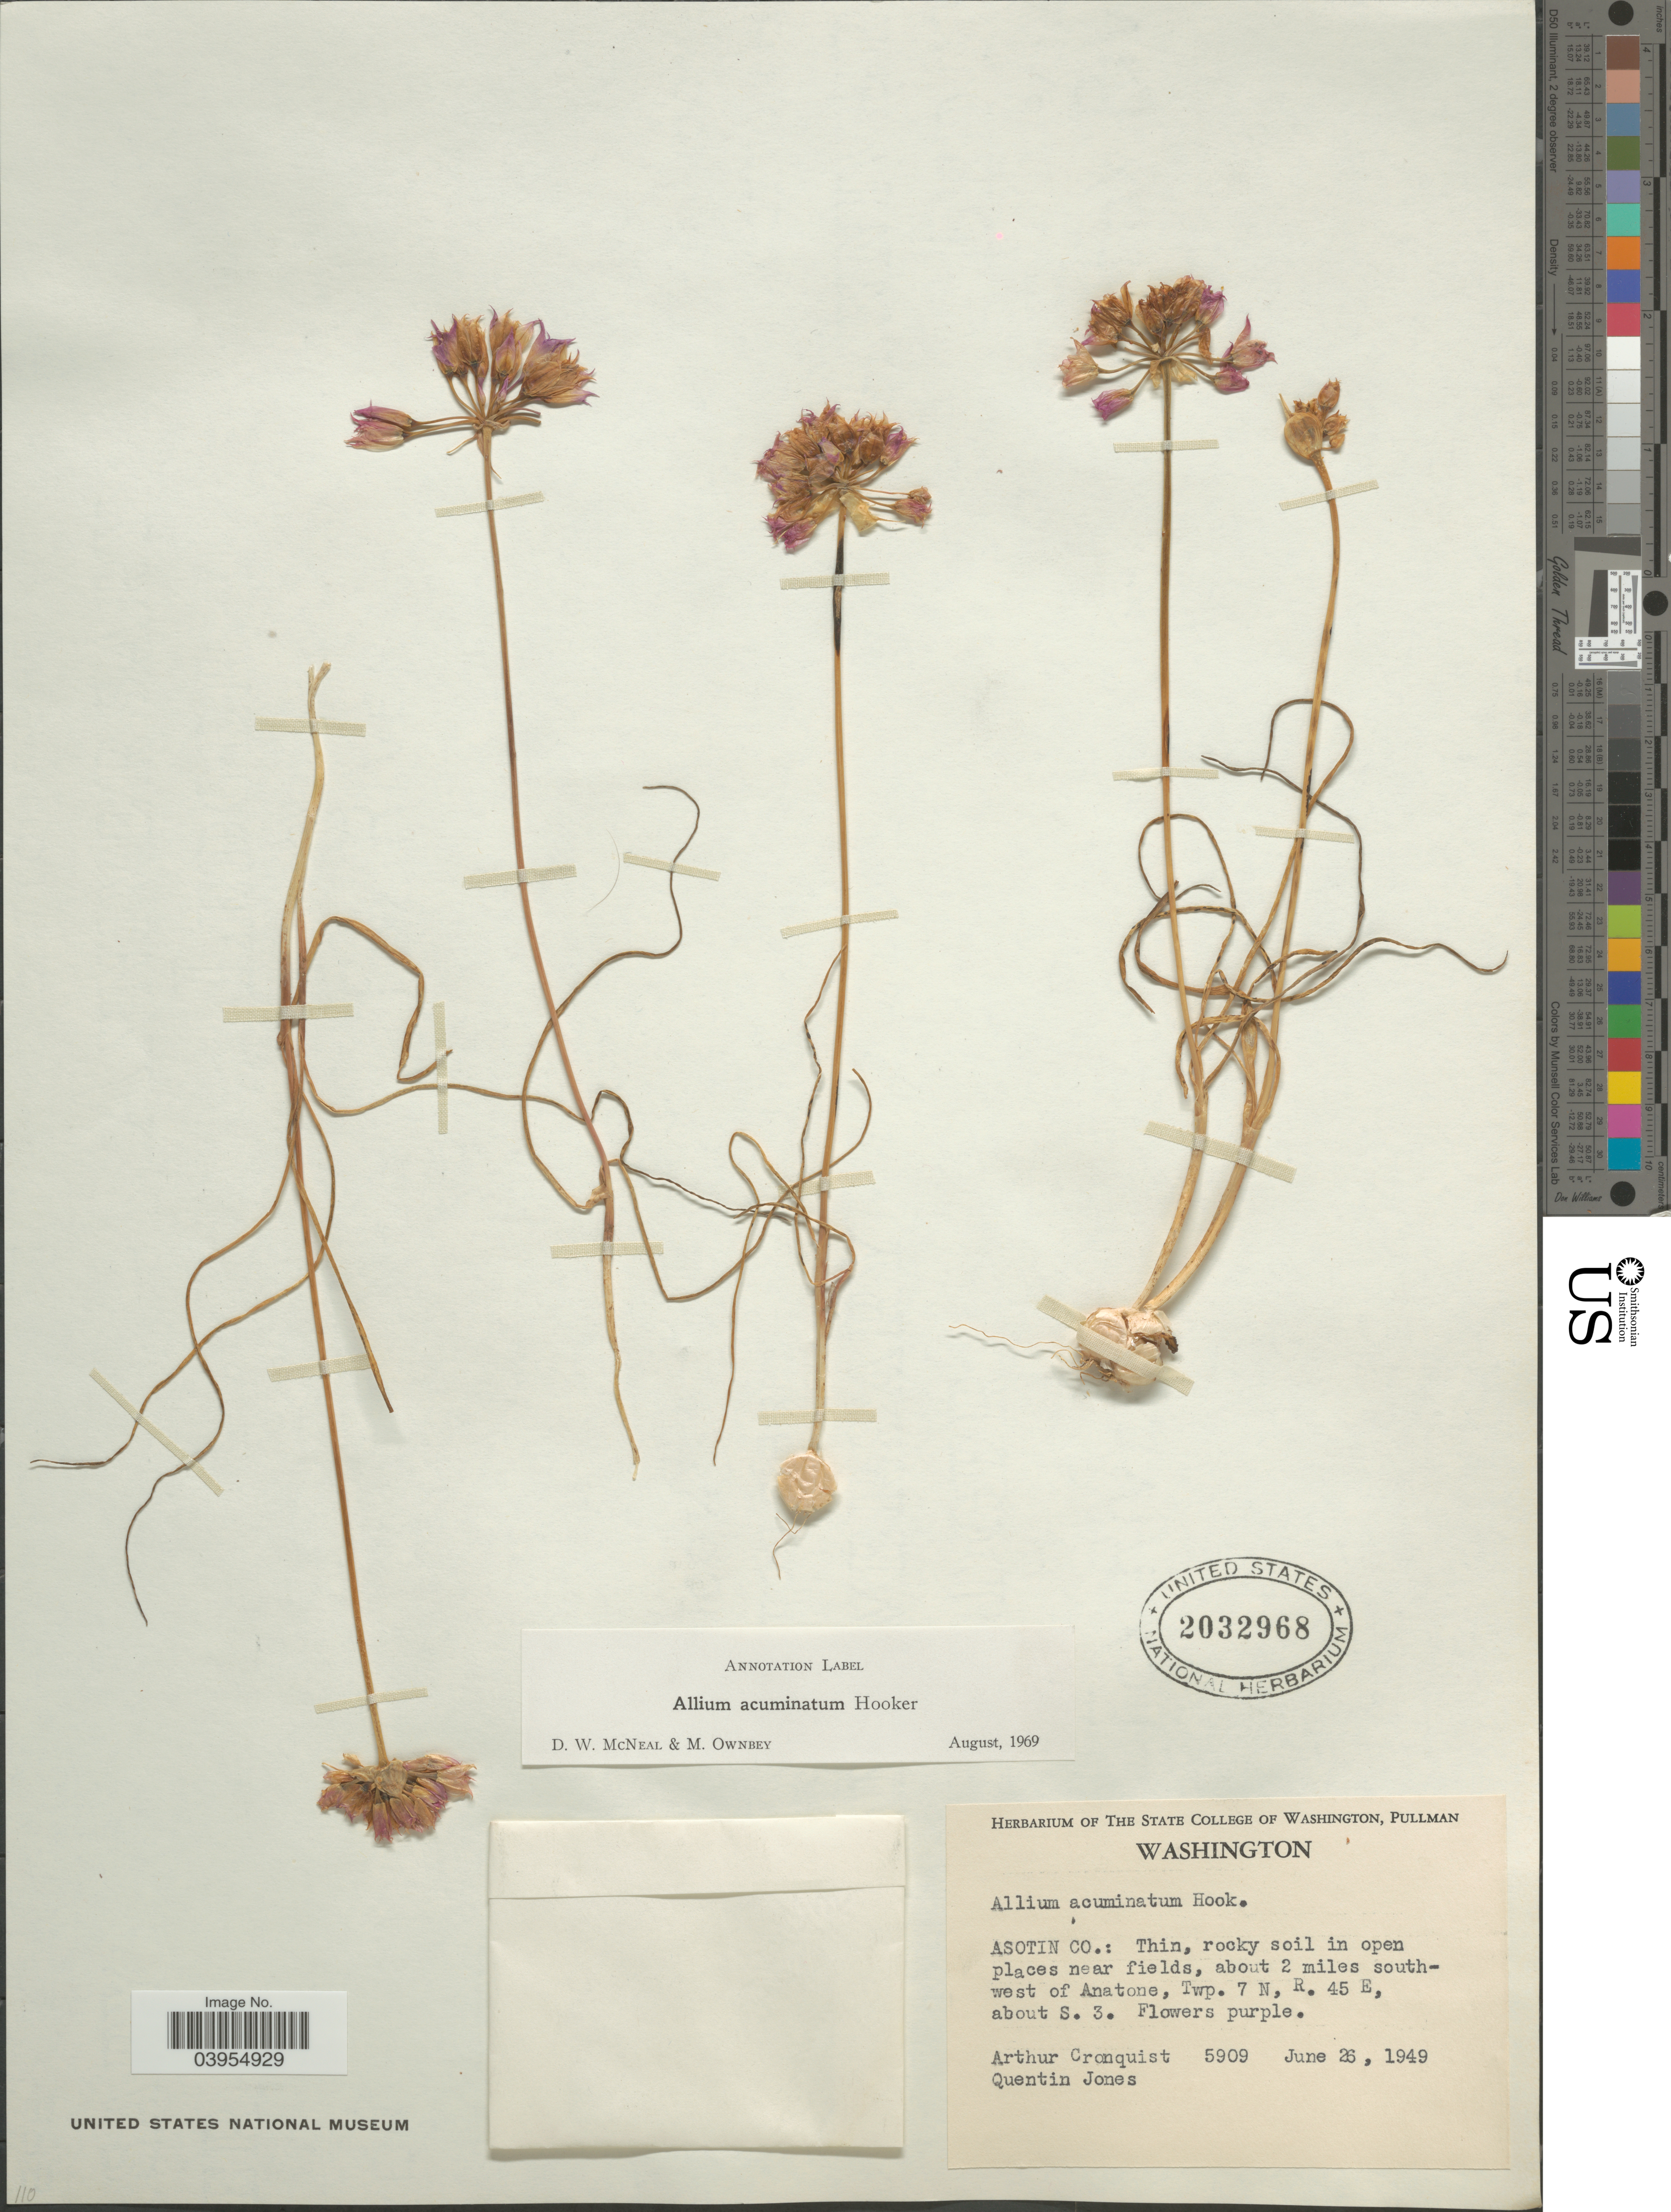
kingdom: Plantae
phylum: Tracheophyta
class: Liliopsida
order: Asparagales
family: Amaryllidaceae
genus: Allium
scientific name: Allium acuminatum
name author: Hook.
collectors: A. J. Cronquist & Q. Jones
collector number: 5909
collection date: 1949-06-26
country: United States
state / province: Washington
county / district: Asotin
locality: Asotin Co.: Thin, rocky soil in open places near fields, about 2 miles southwest of Anatone, Twp. 7 N, R. 45 E, about s. 3.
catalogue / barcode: US 2032968